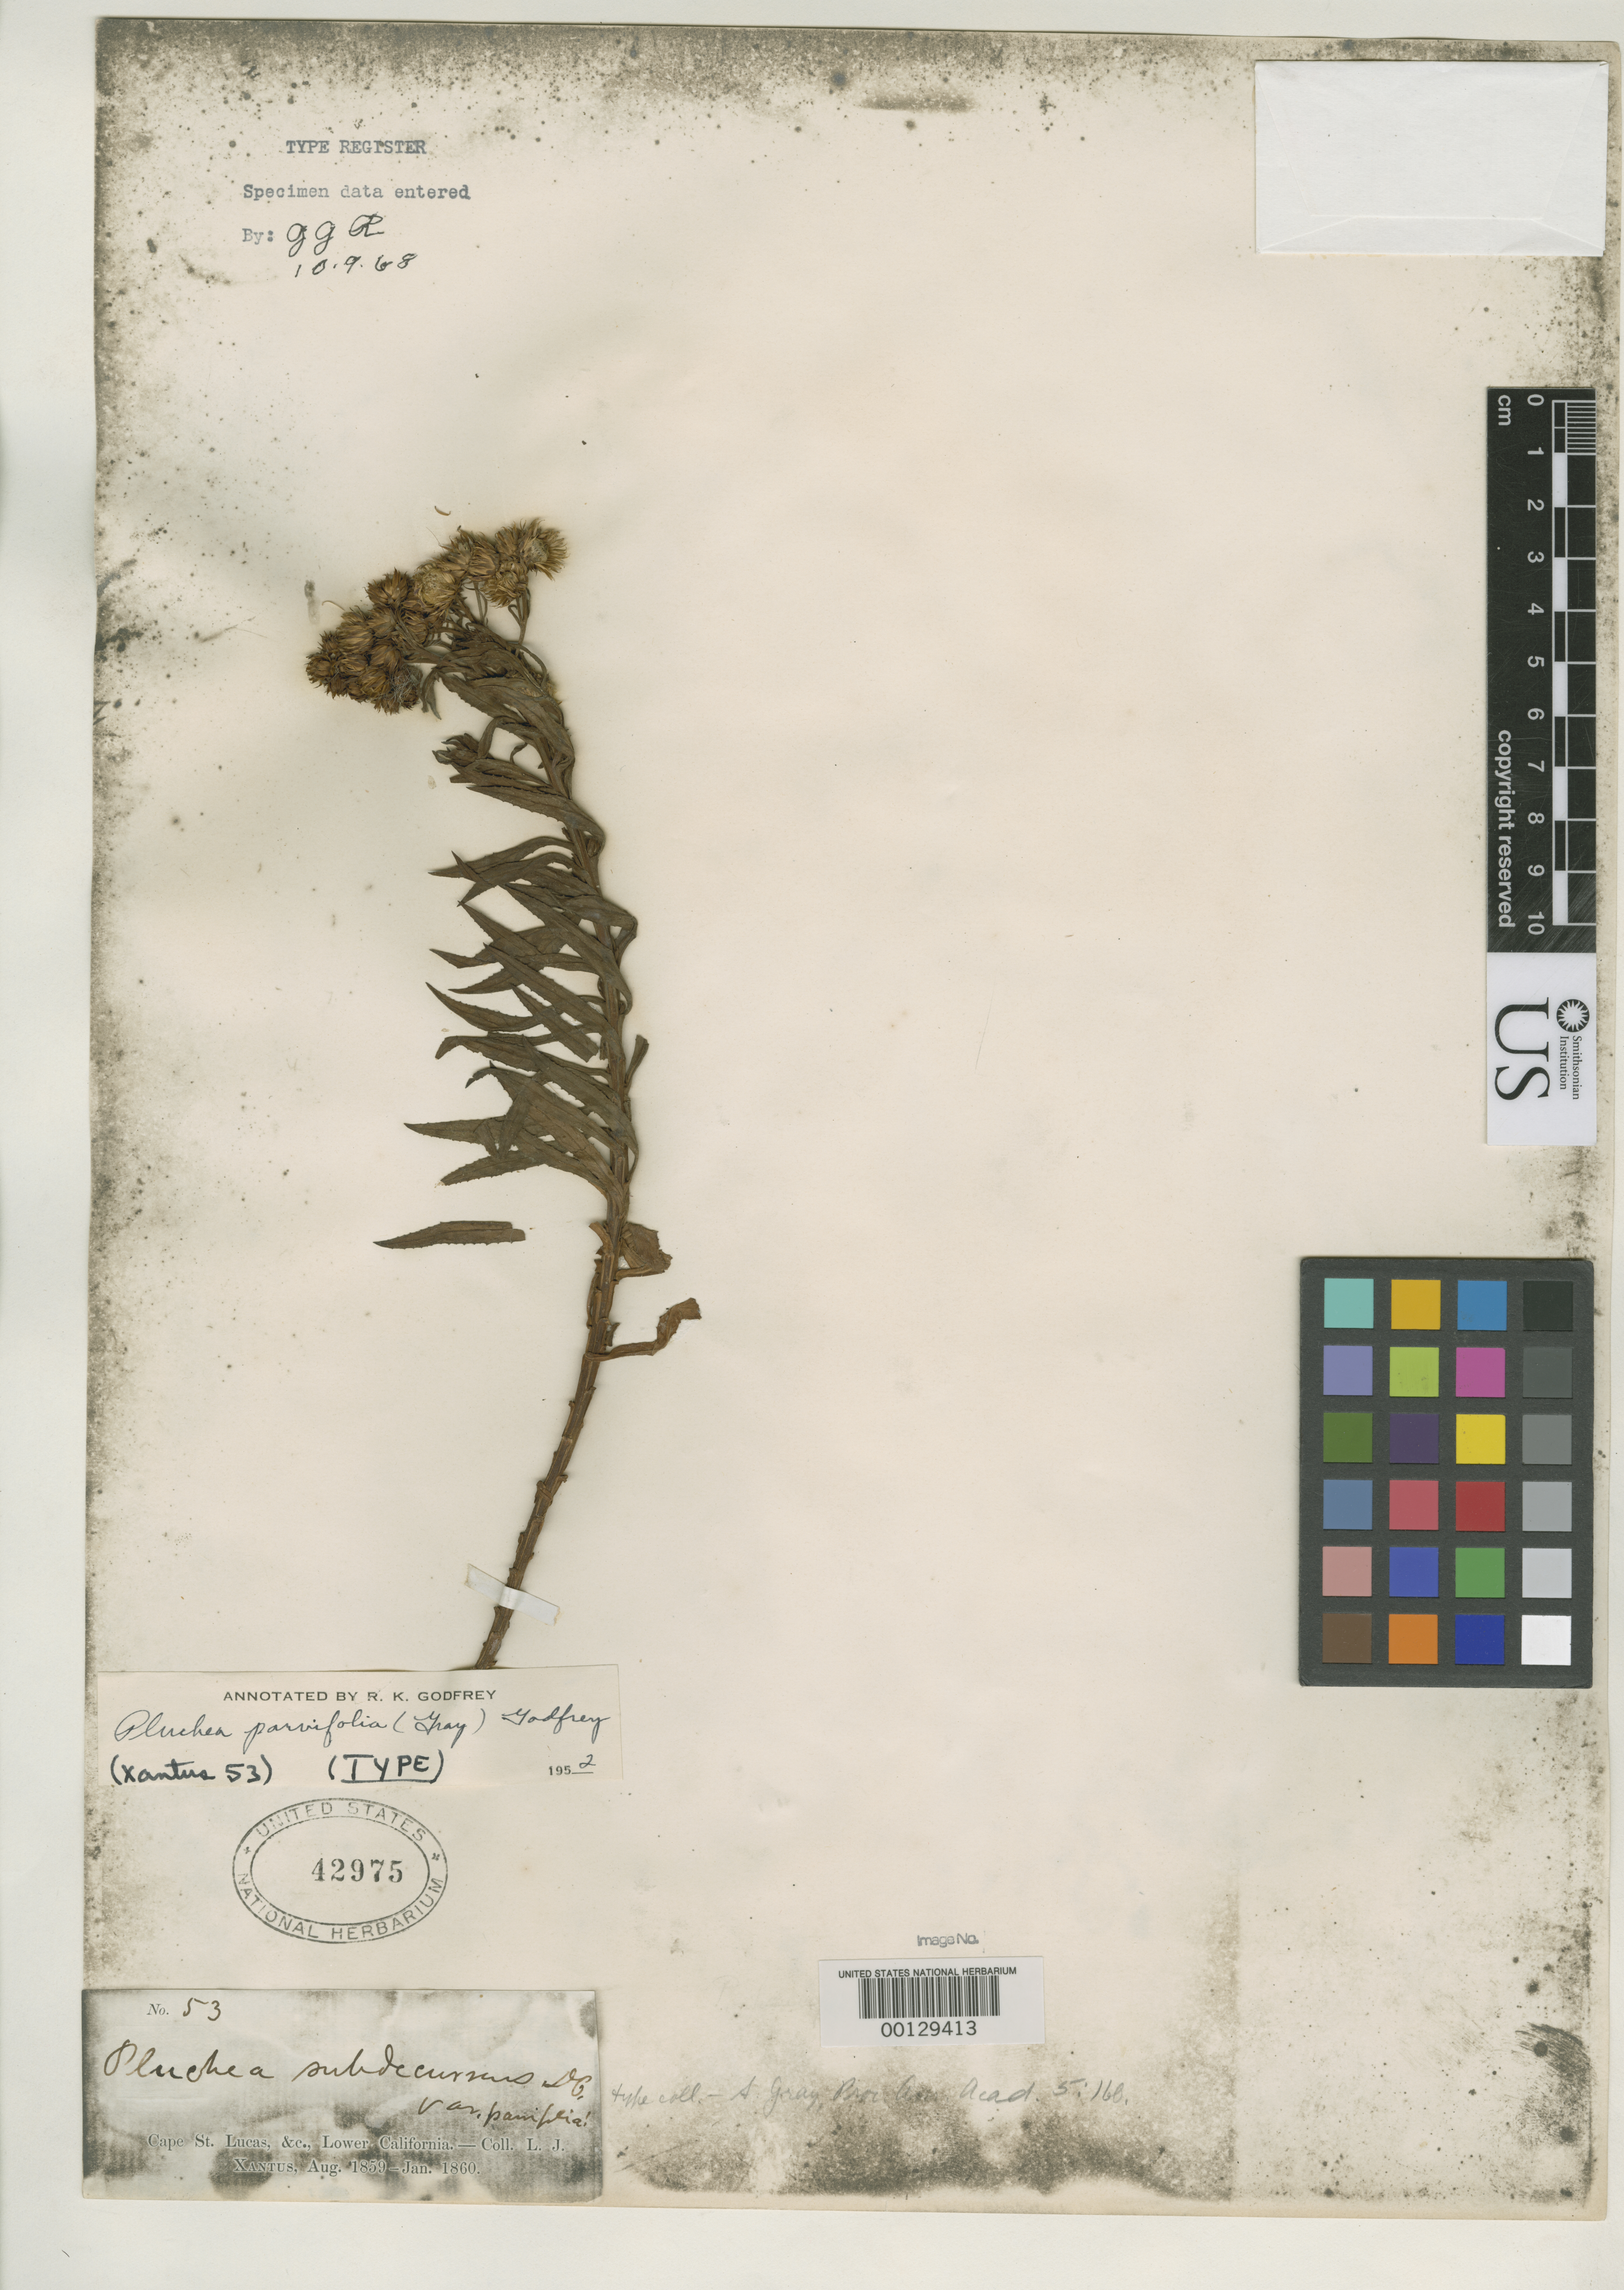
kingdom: Plantae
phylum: Tracheophyta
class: Magnoliopsida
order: Asterales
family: Asteraceae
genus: Pluchea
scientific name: Pluchea subdecurrens var. parvifolia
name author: A. Gray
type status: Isotype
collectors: L. J. Xantus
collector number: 53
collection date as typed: Aug 1859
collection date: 1859-08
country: Mexico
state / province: Baja California Sur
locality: Cape San Lucas.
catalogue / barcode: US 42975